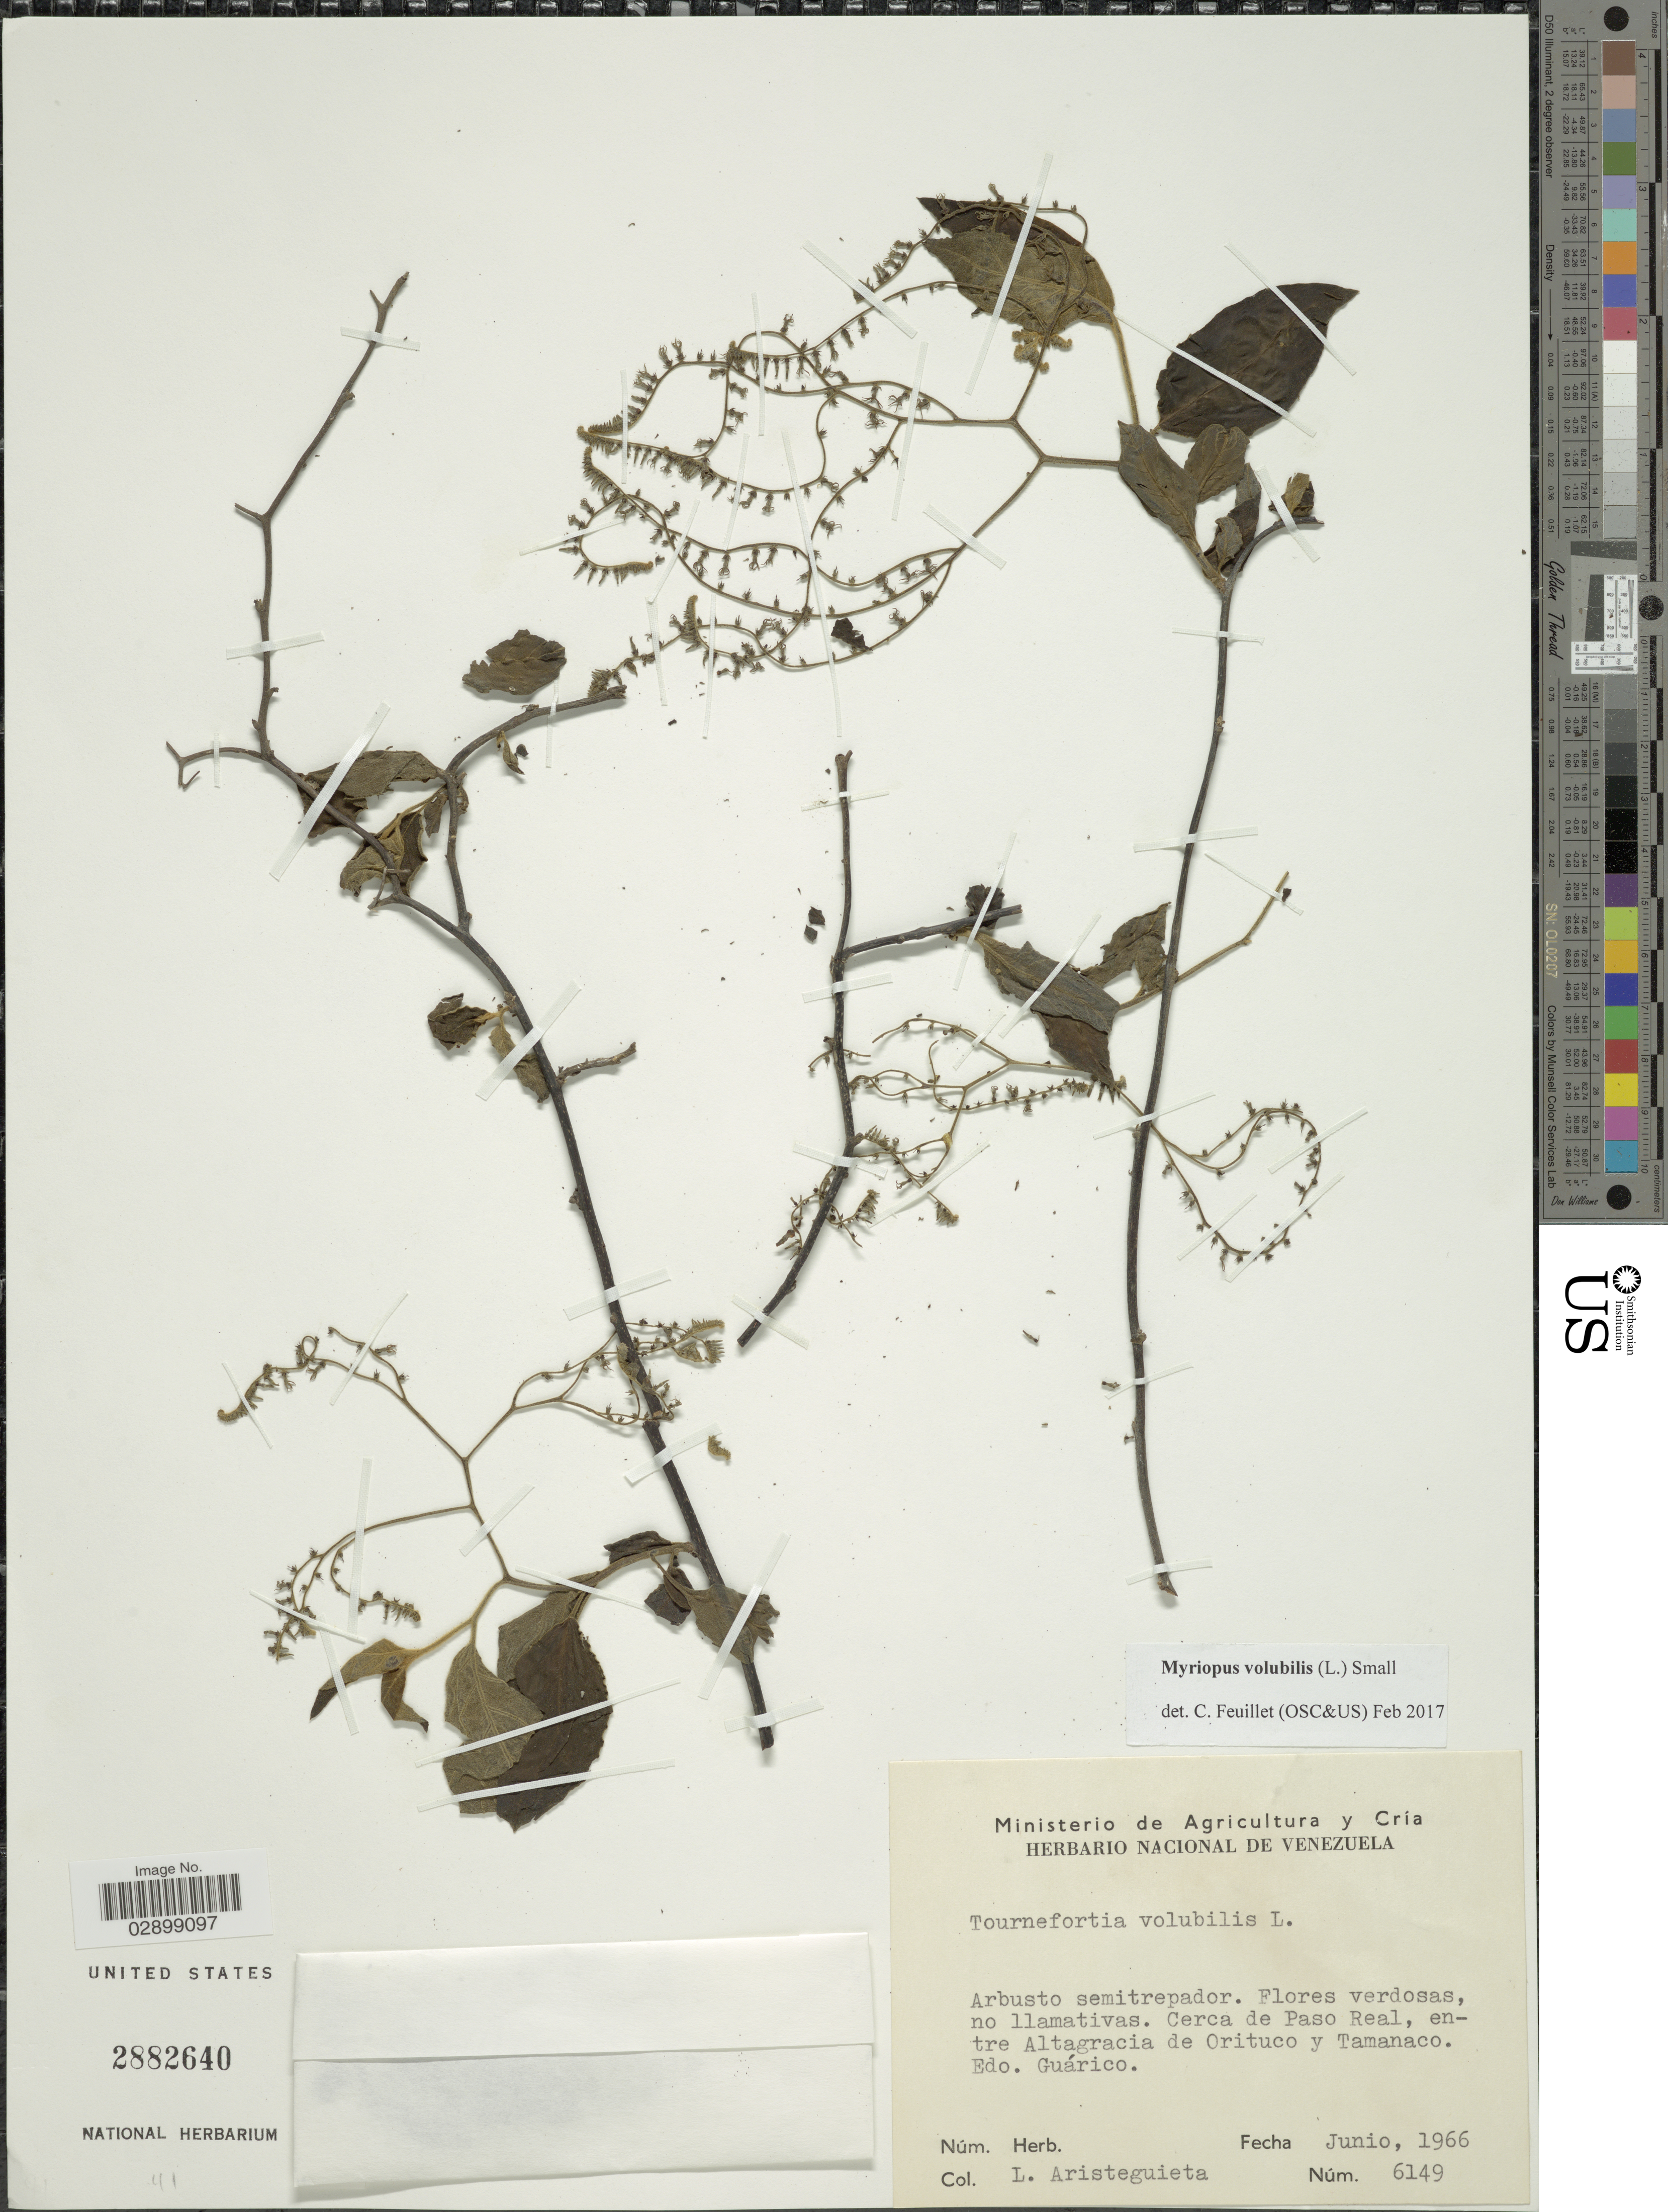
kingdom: Plantae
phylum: Tracheophyta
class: Magnoliopsida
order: Boraginales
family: Heliotropiaceae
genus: Myriopus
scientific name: Myriopus volubilis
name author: (L.) Small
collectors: L. Aristeguieta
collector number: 6149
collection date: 1966-06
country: Venezuela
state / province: Guárico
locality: Cerca de Paso Real, entre Altagracia de Orituco y Tamanaco.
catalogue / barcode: US 2882640